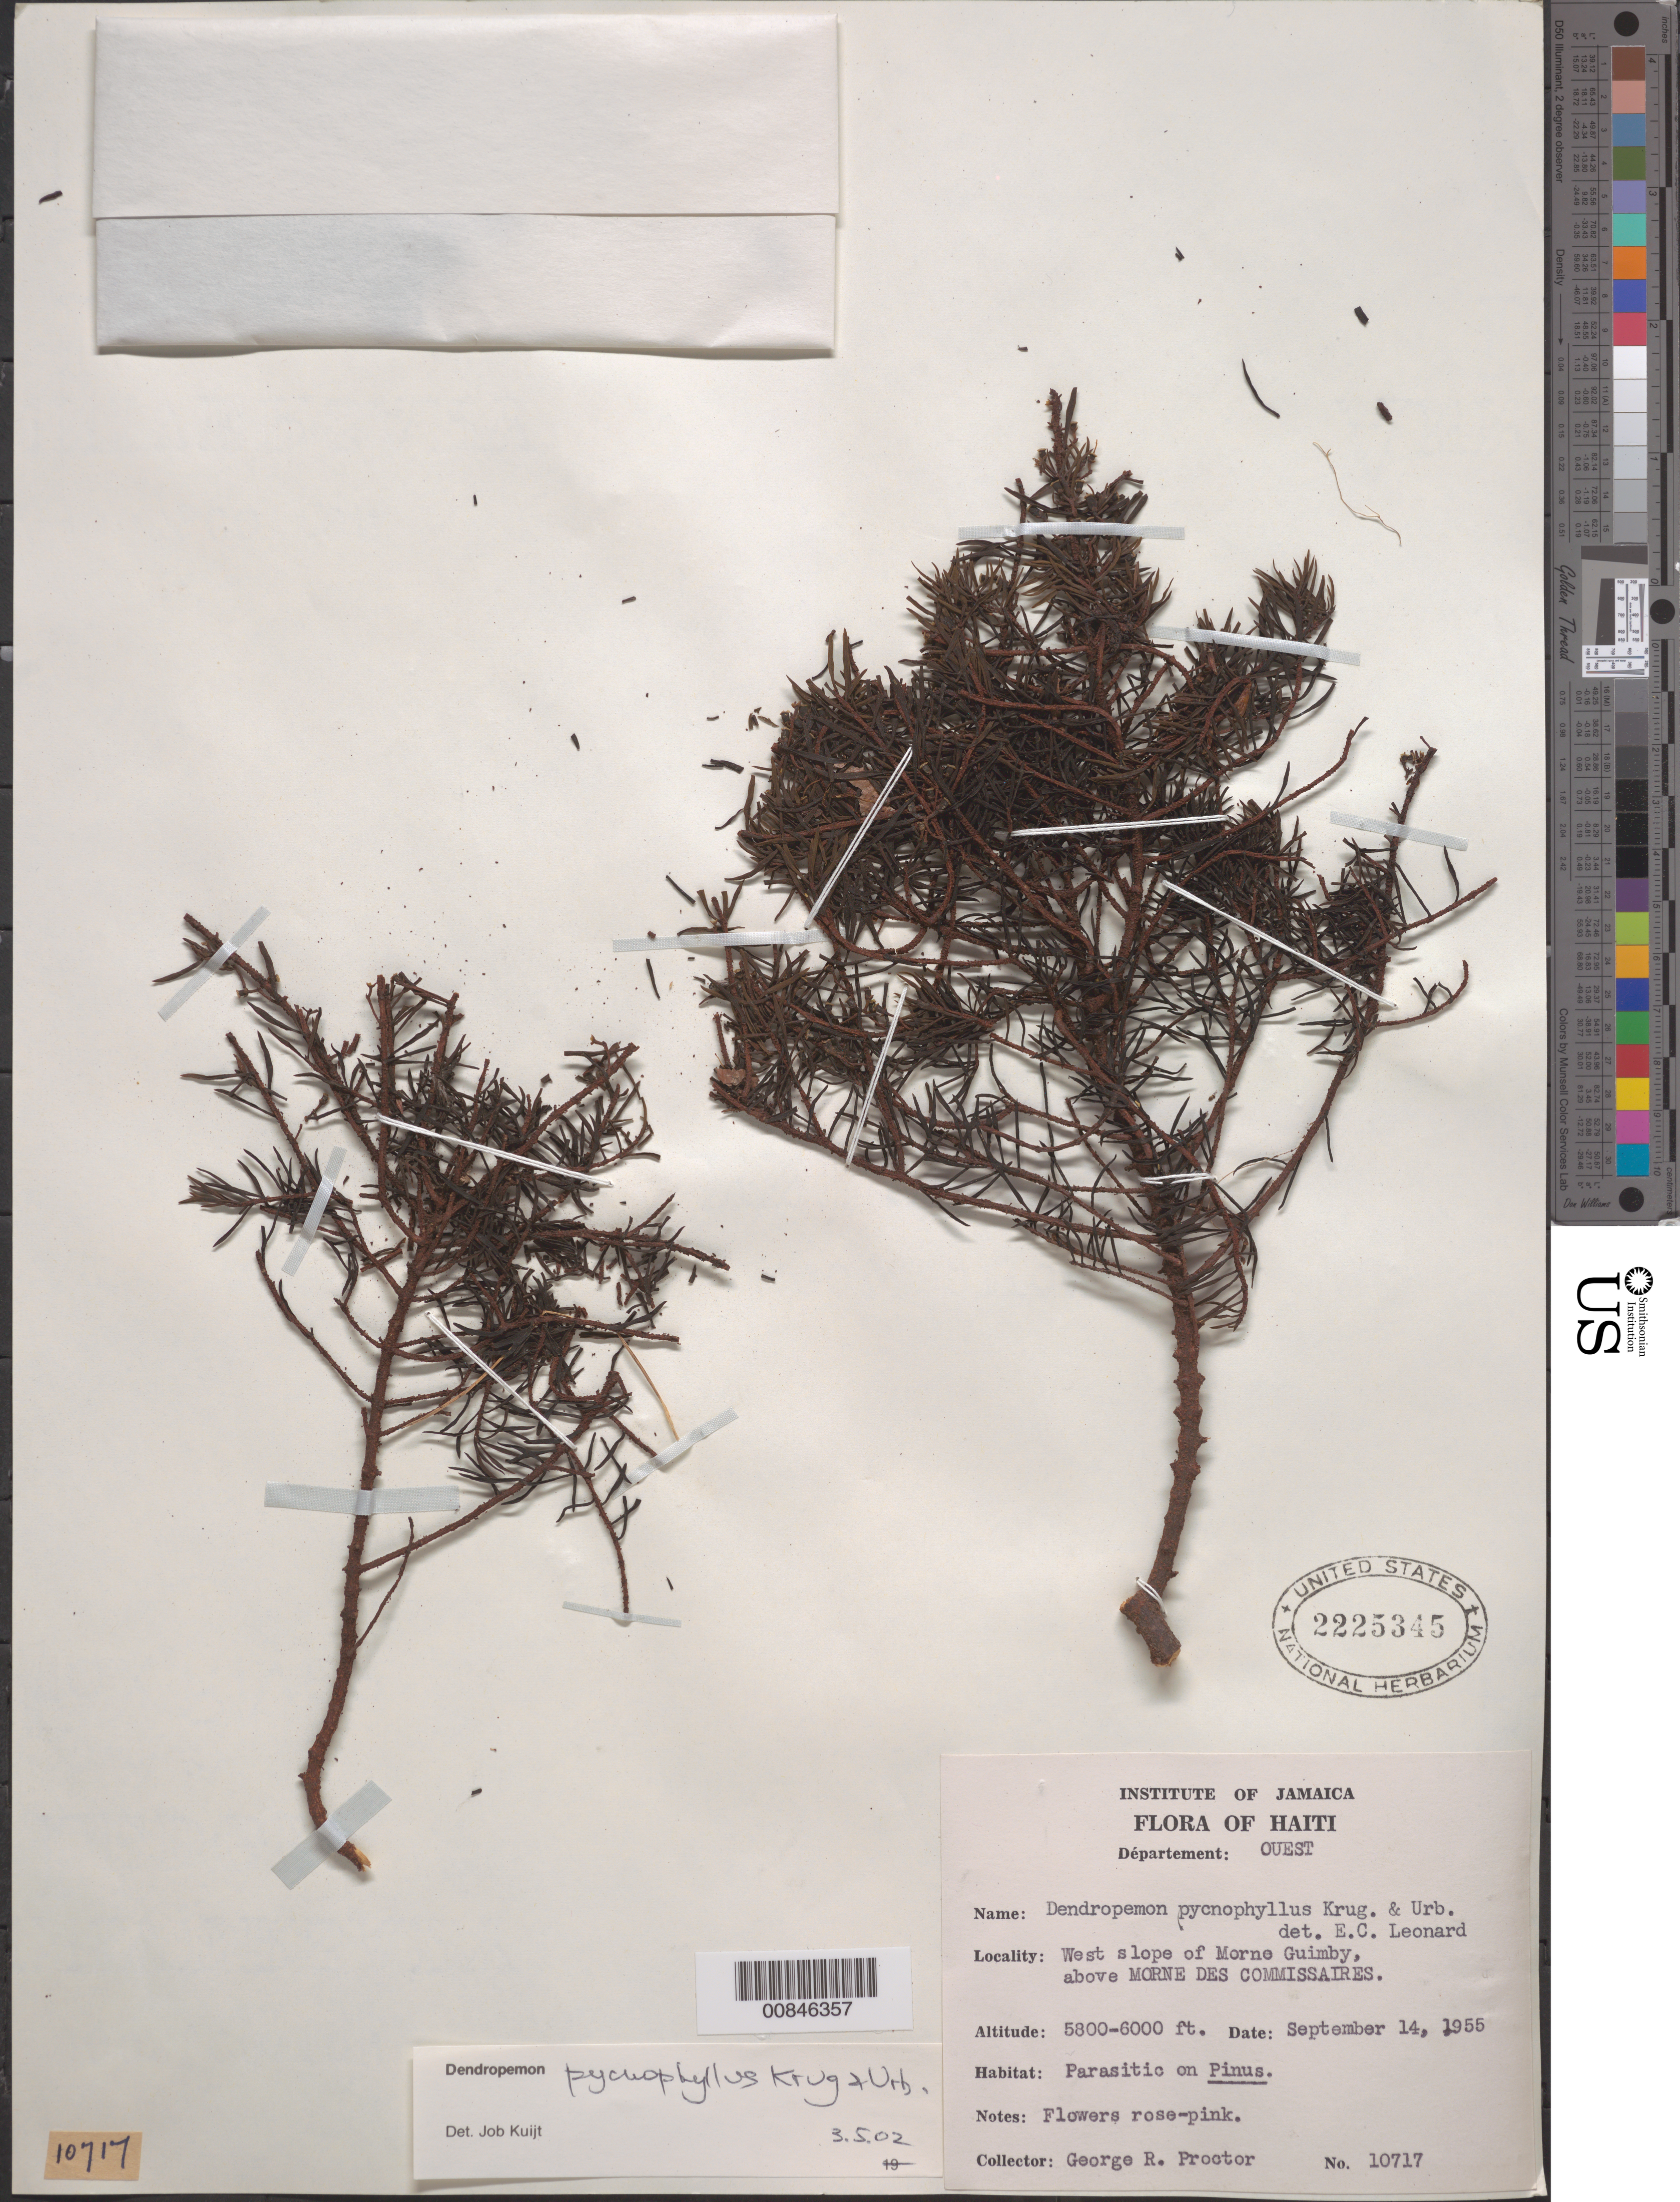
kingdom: Plantae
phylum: Tracheophyta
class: Magnoliopsida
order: Santalales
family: Loranthaceae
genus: Dendropemon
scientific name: Dendropemon pycnophyllus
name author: Krug & Urb.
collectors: G. R. Proctor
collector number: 10717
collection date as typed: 14 Sep 1955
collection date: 1955-09-14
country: Haiti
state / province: Ouest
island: Hispaniola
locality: West slope of Morne Guimby above Morne des Commissaires.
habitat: On pinus.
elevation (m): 1768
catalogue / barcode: US 2225345